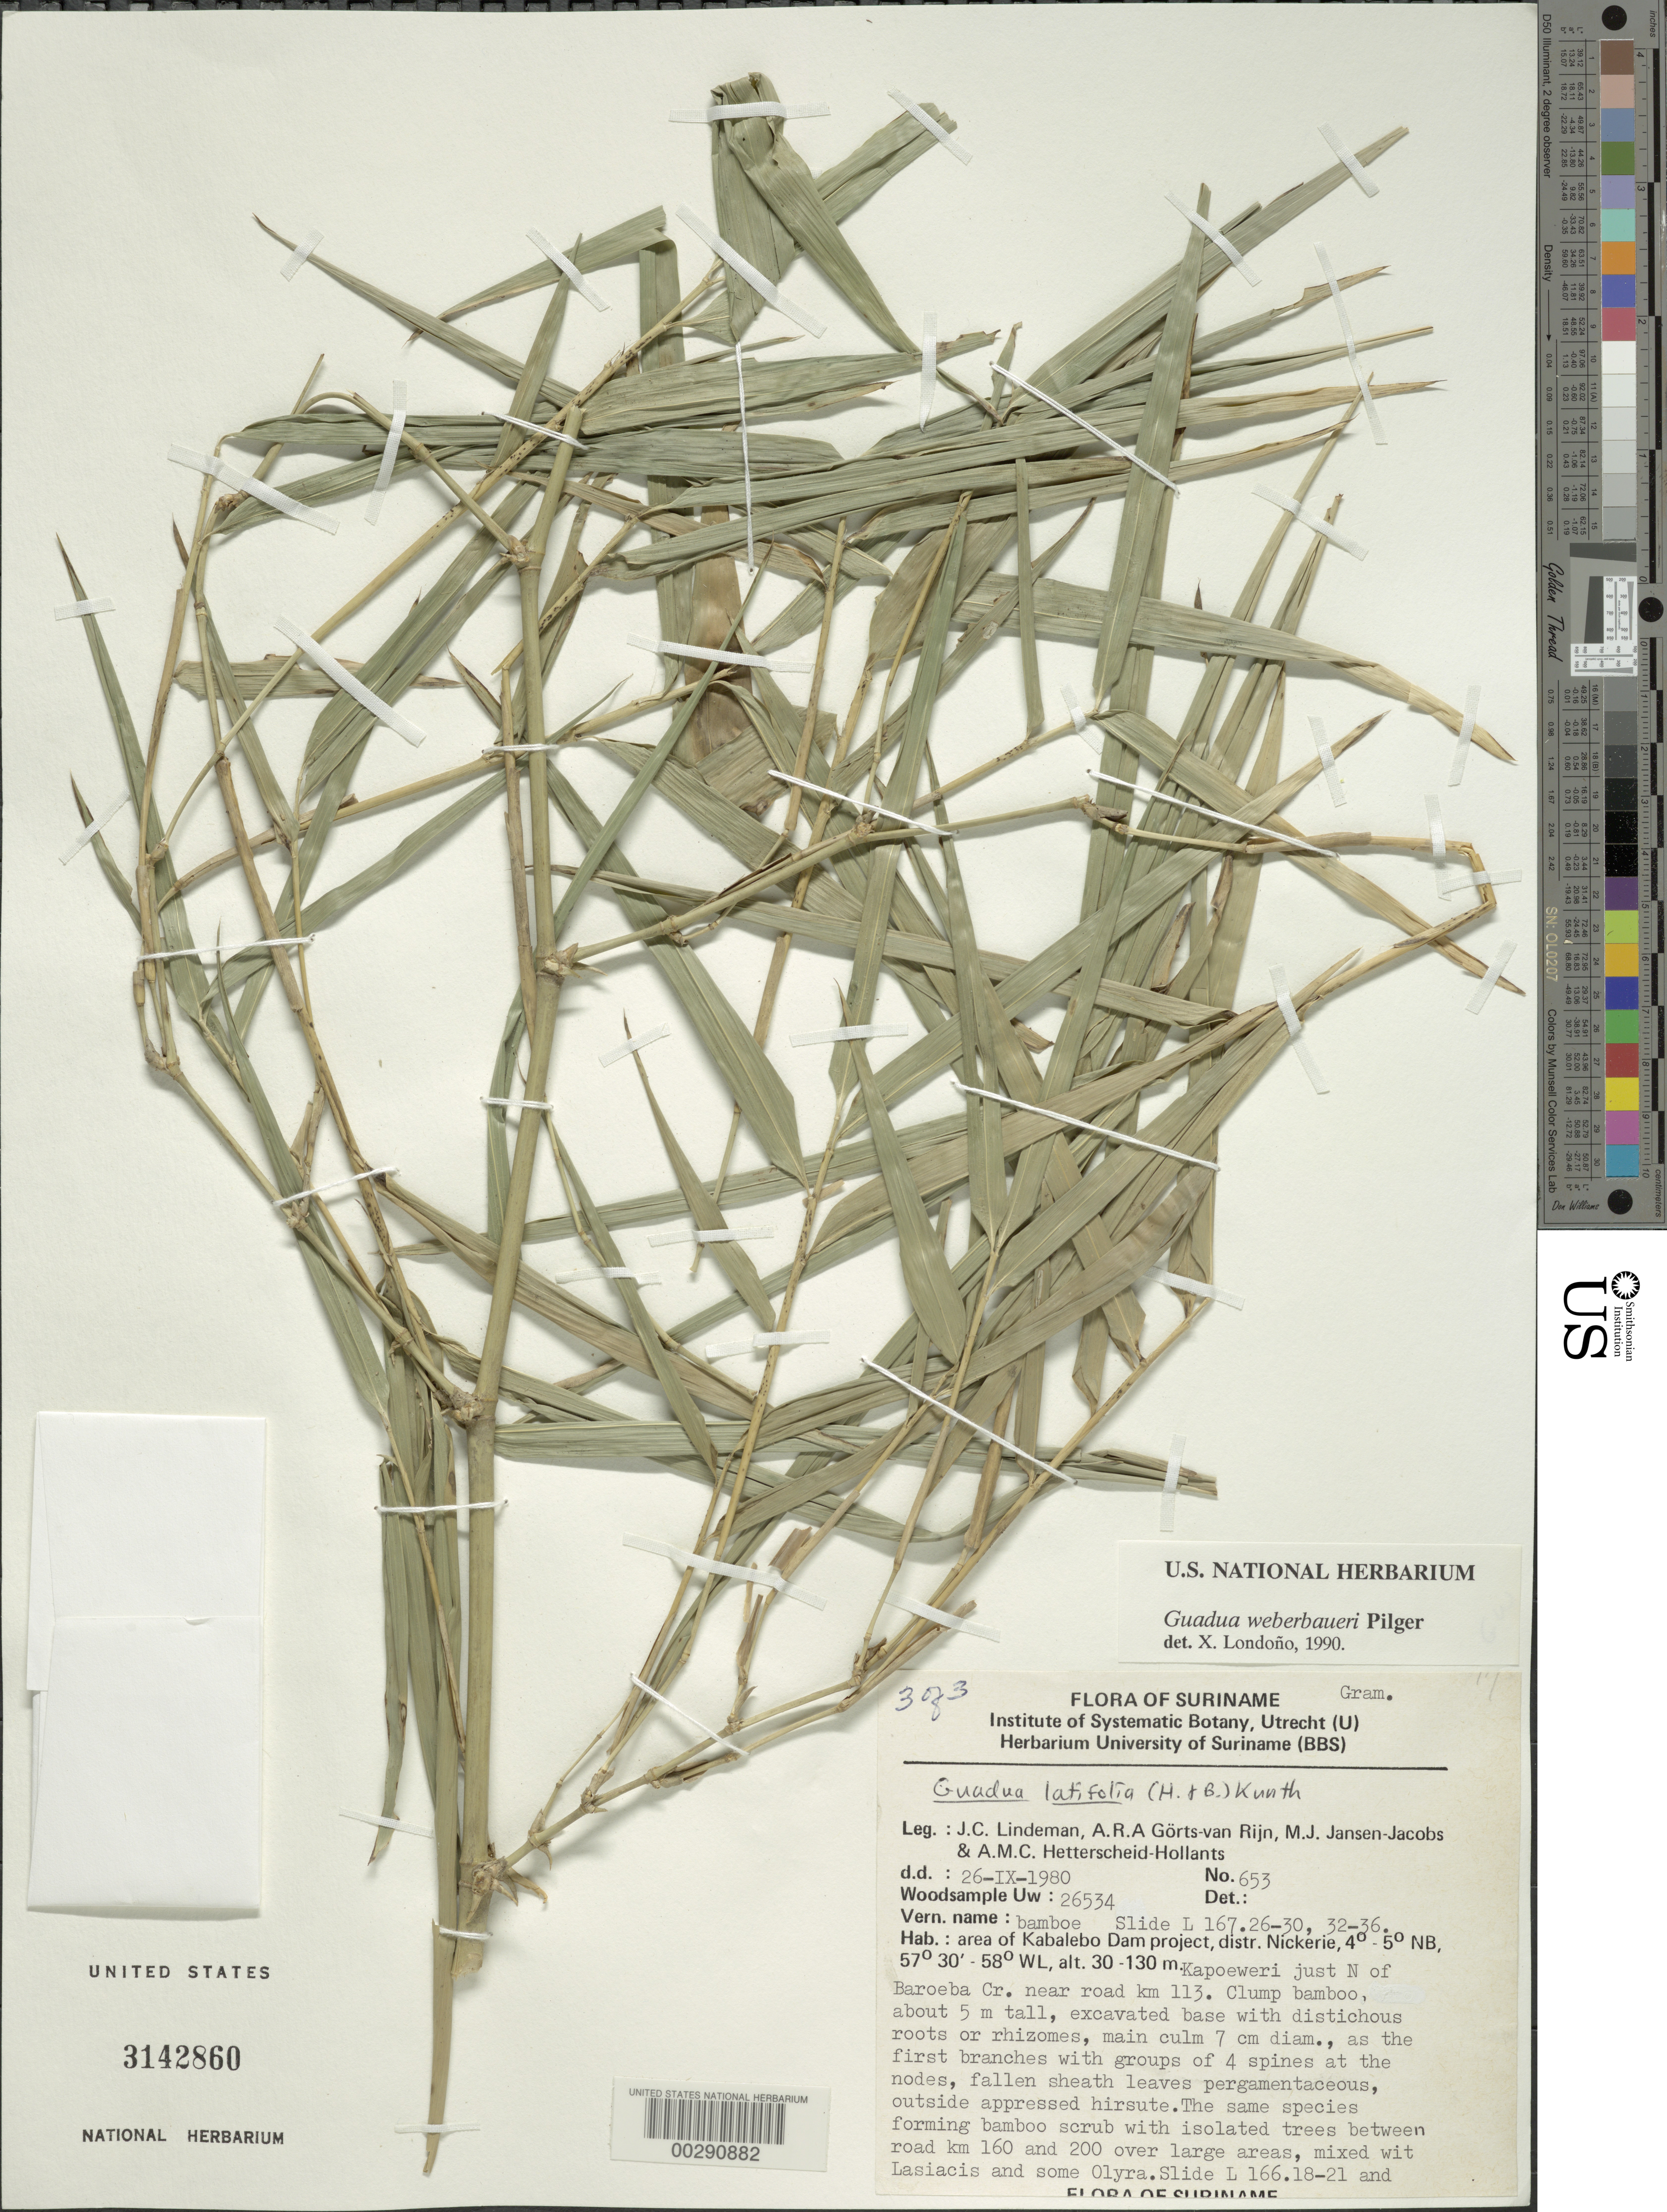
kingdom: Plantae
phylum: Tracheophyta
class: Liliopsida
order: Poales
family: Poaceae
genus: Guadua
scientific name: Guadua weberbaueri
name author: Pilg.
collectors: J. C. Lindeman, A. .R. A. Görts-van Rijn, M. J. Jansen-Jacobs & A. Hetterscheid-Hollants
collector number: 653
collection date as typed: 26 Sep 1980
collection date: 1980-09-26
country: Suriname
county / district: Nickerie Dist.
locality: Area of kabalebo dam project; kapoeweri just n of baroeba cr. near road km 113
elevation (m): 30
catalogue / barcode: US 3142860